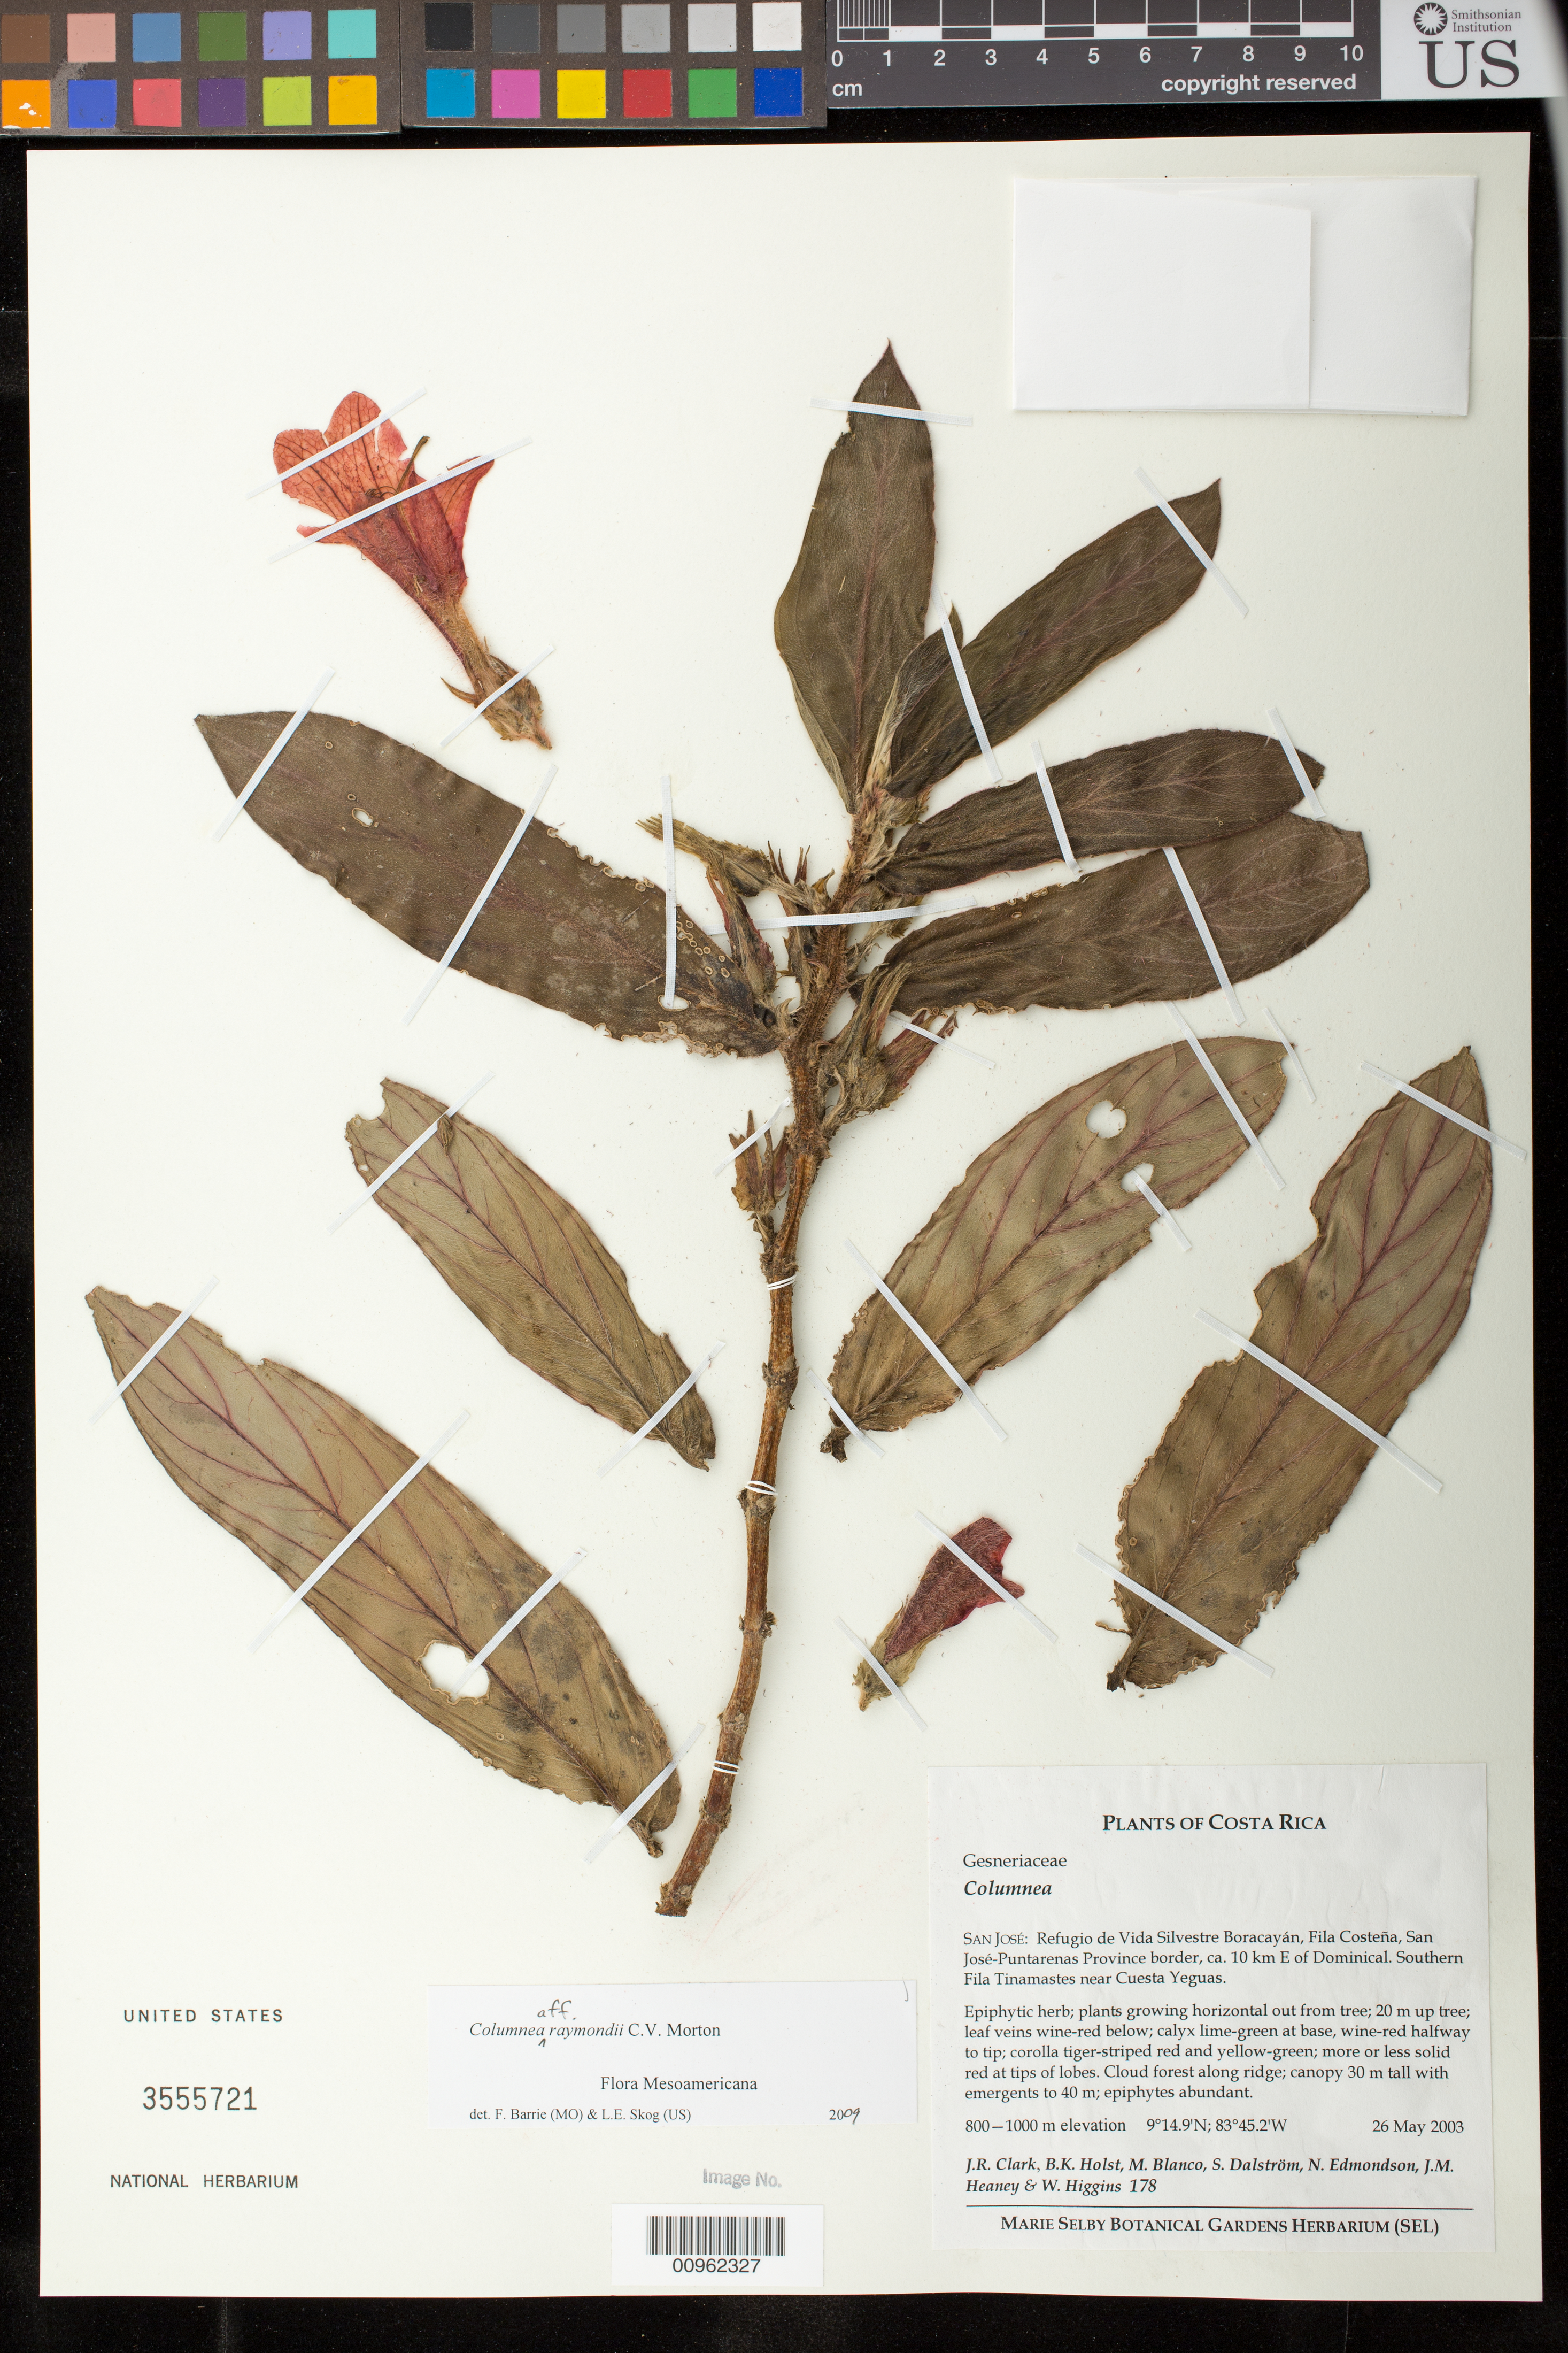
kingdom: Plantae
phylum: Tracheophyta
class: Magnoliopsida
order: Lamiales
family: Gesneriaceae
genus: Columnea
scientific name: Columnea raymondii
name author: C.V. Morton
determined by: Barrie, F. R.; Skog, Laurence E.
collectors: J. R. Clark & et al.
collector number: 178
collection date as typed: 26 May 2003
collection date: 2003-05-26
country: Costa Rica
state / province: San José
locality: San José: Refugio de Vida Silvestre Boracayán, Fil aCosteña, San José-Puntarenas Province border, ca. 10 km E of Dominical, southern Fila Tinamastes near Cuesta Yeguas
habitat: Cloud forest along ridge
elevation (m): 800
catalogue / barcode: US 3555721